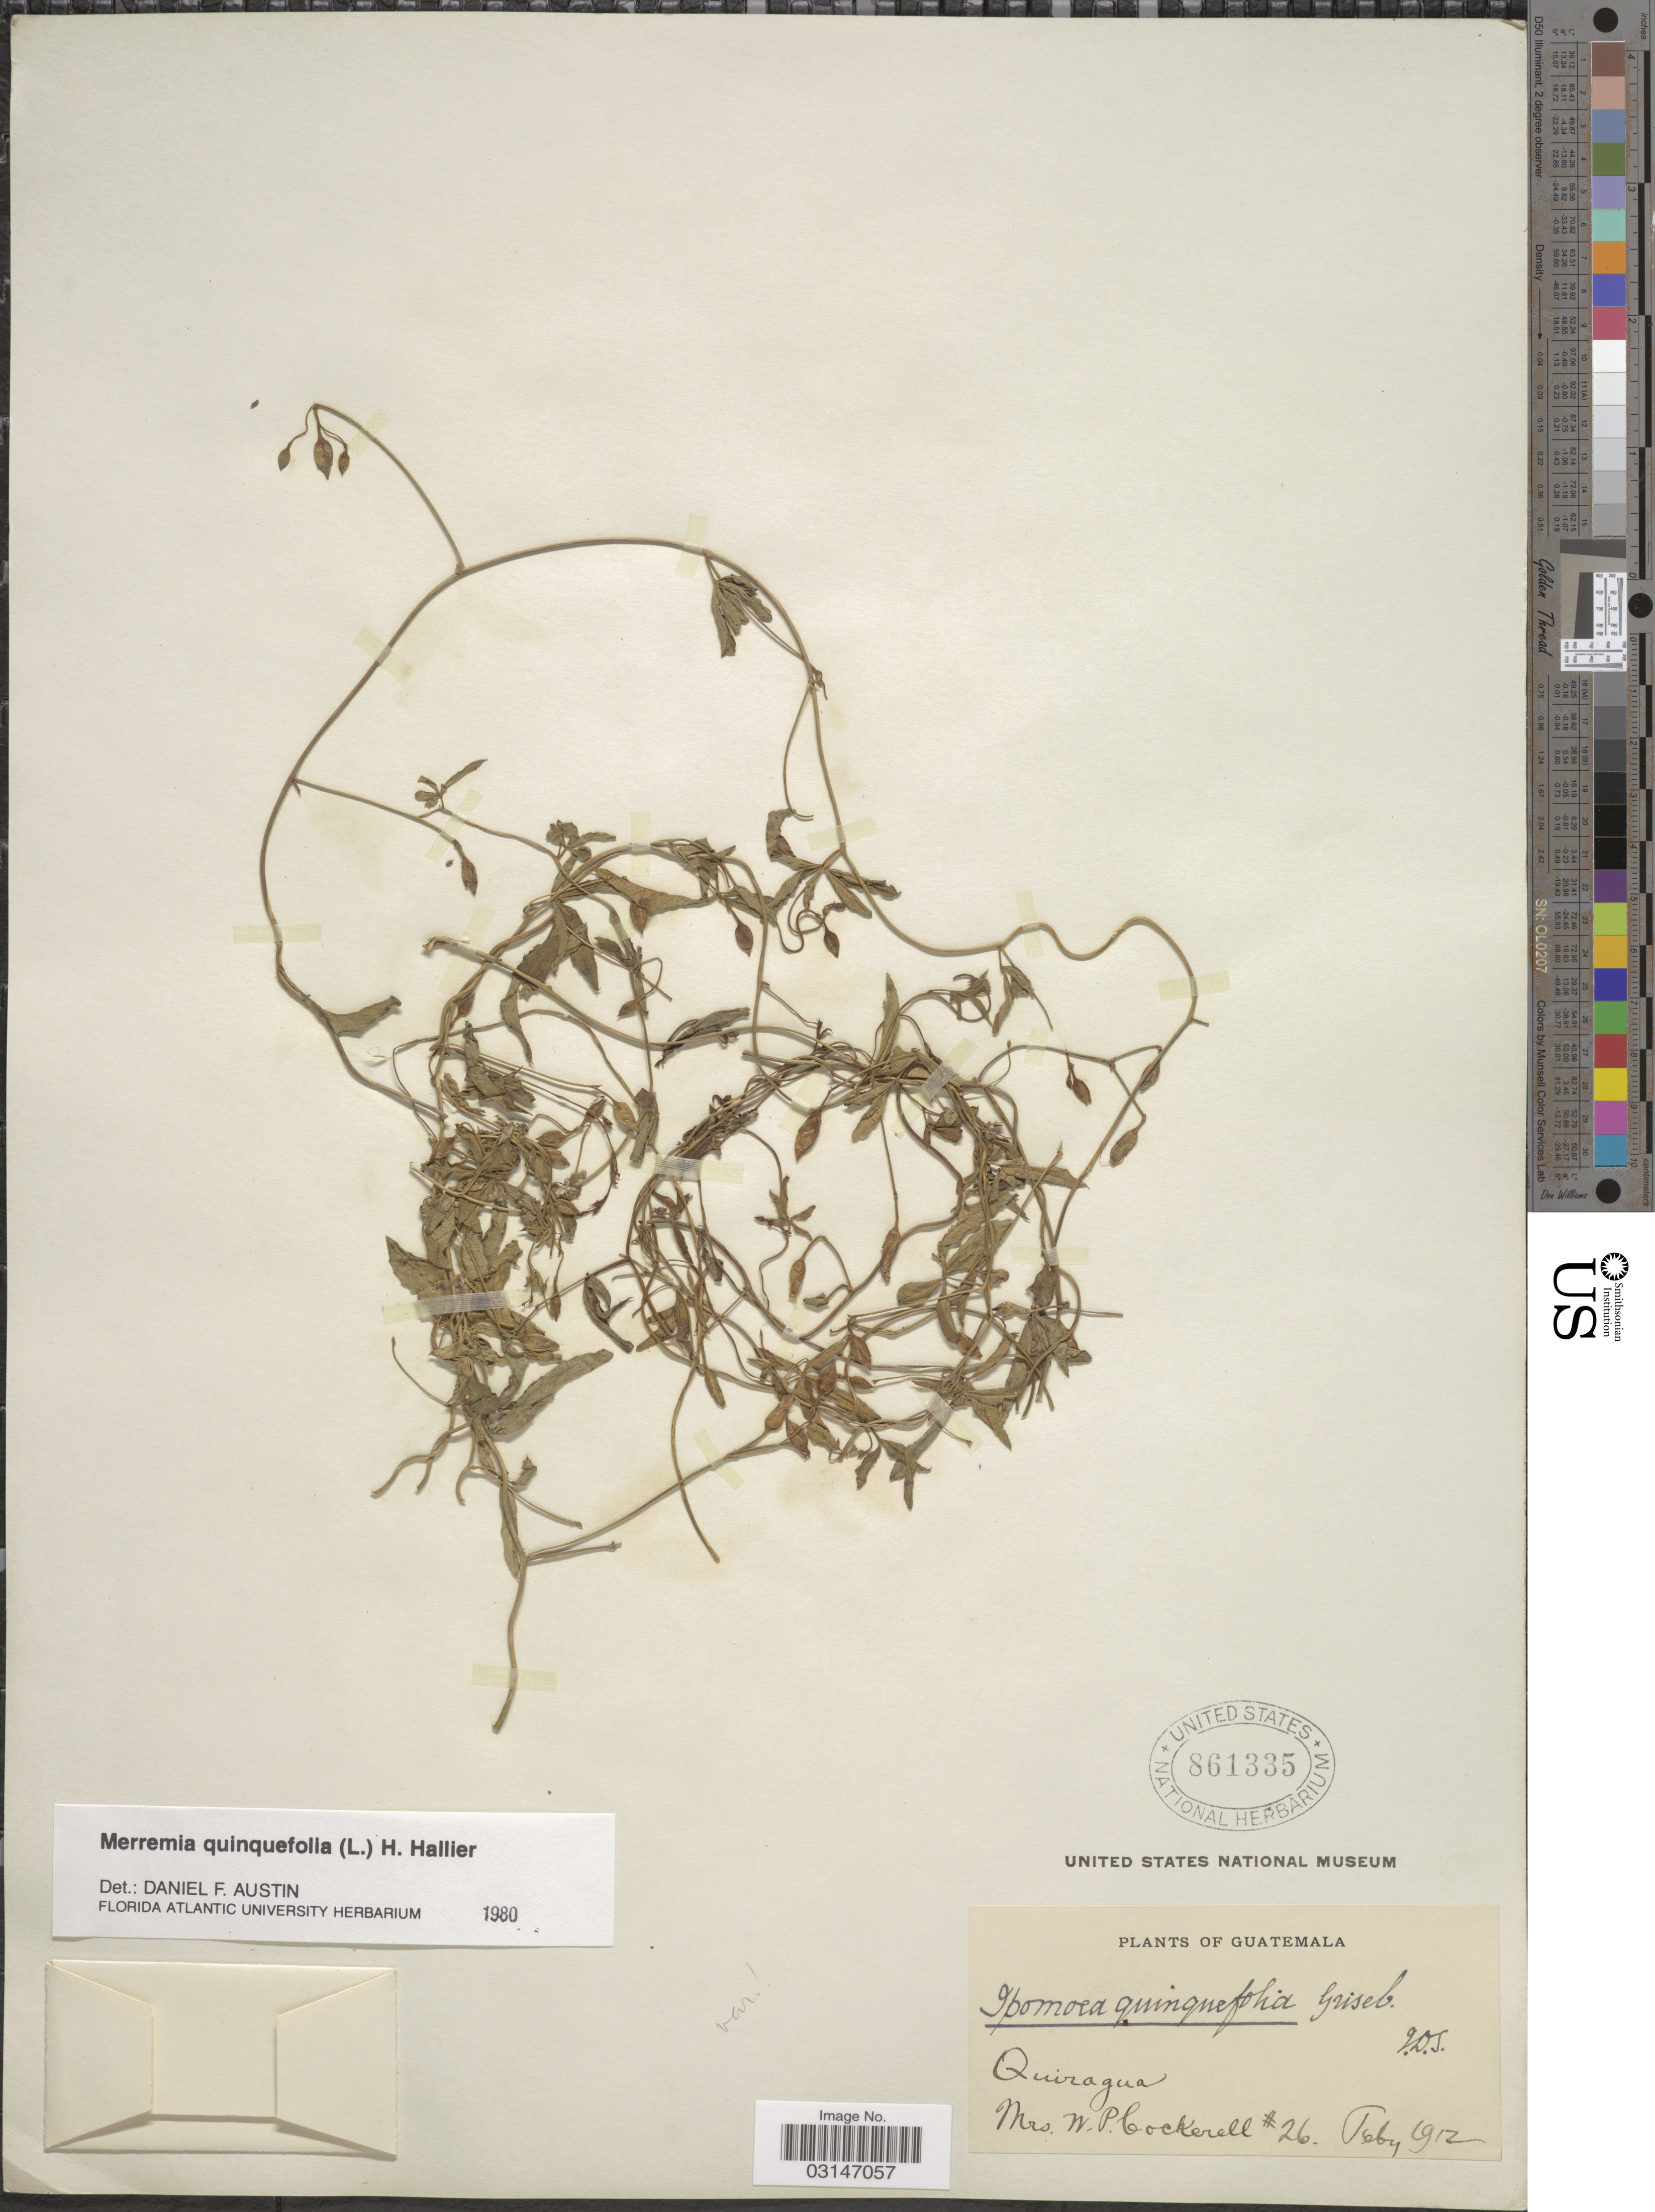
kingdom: Plantae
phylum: Tracheophyta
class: Magnoliopsida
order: Solanales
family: Convolvulaceae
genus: Distimake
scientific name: Distimake quinquefolius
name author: (L.) A. R. Simões & Staples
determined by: Strong, Mark T., (BOT), Smithsonian Institution - National Museum of Natural History (UNITED STATES)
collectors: W. Cockerell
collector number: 26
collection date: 1912-02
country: Guatemala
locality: Quiragua.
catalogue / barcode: US 861335